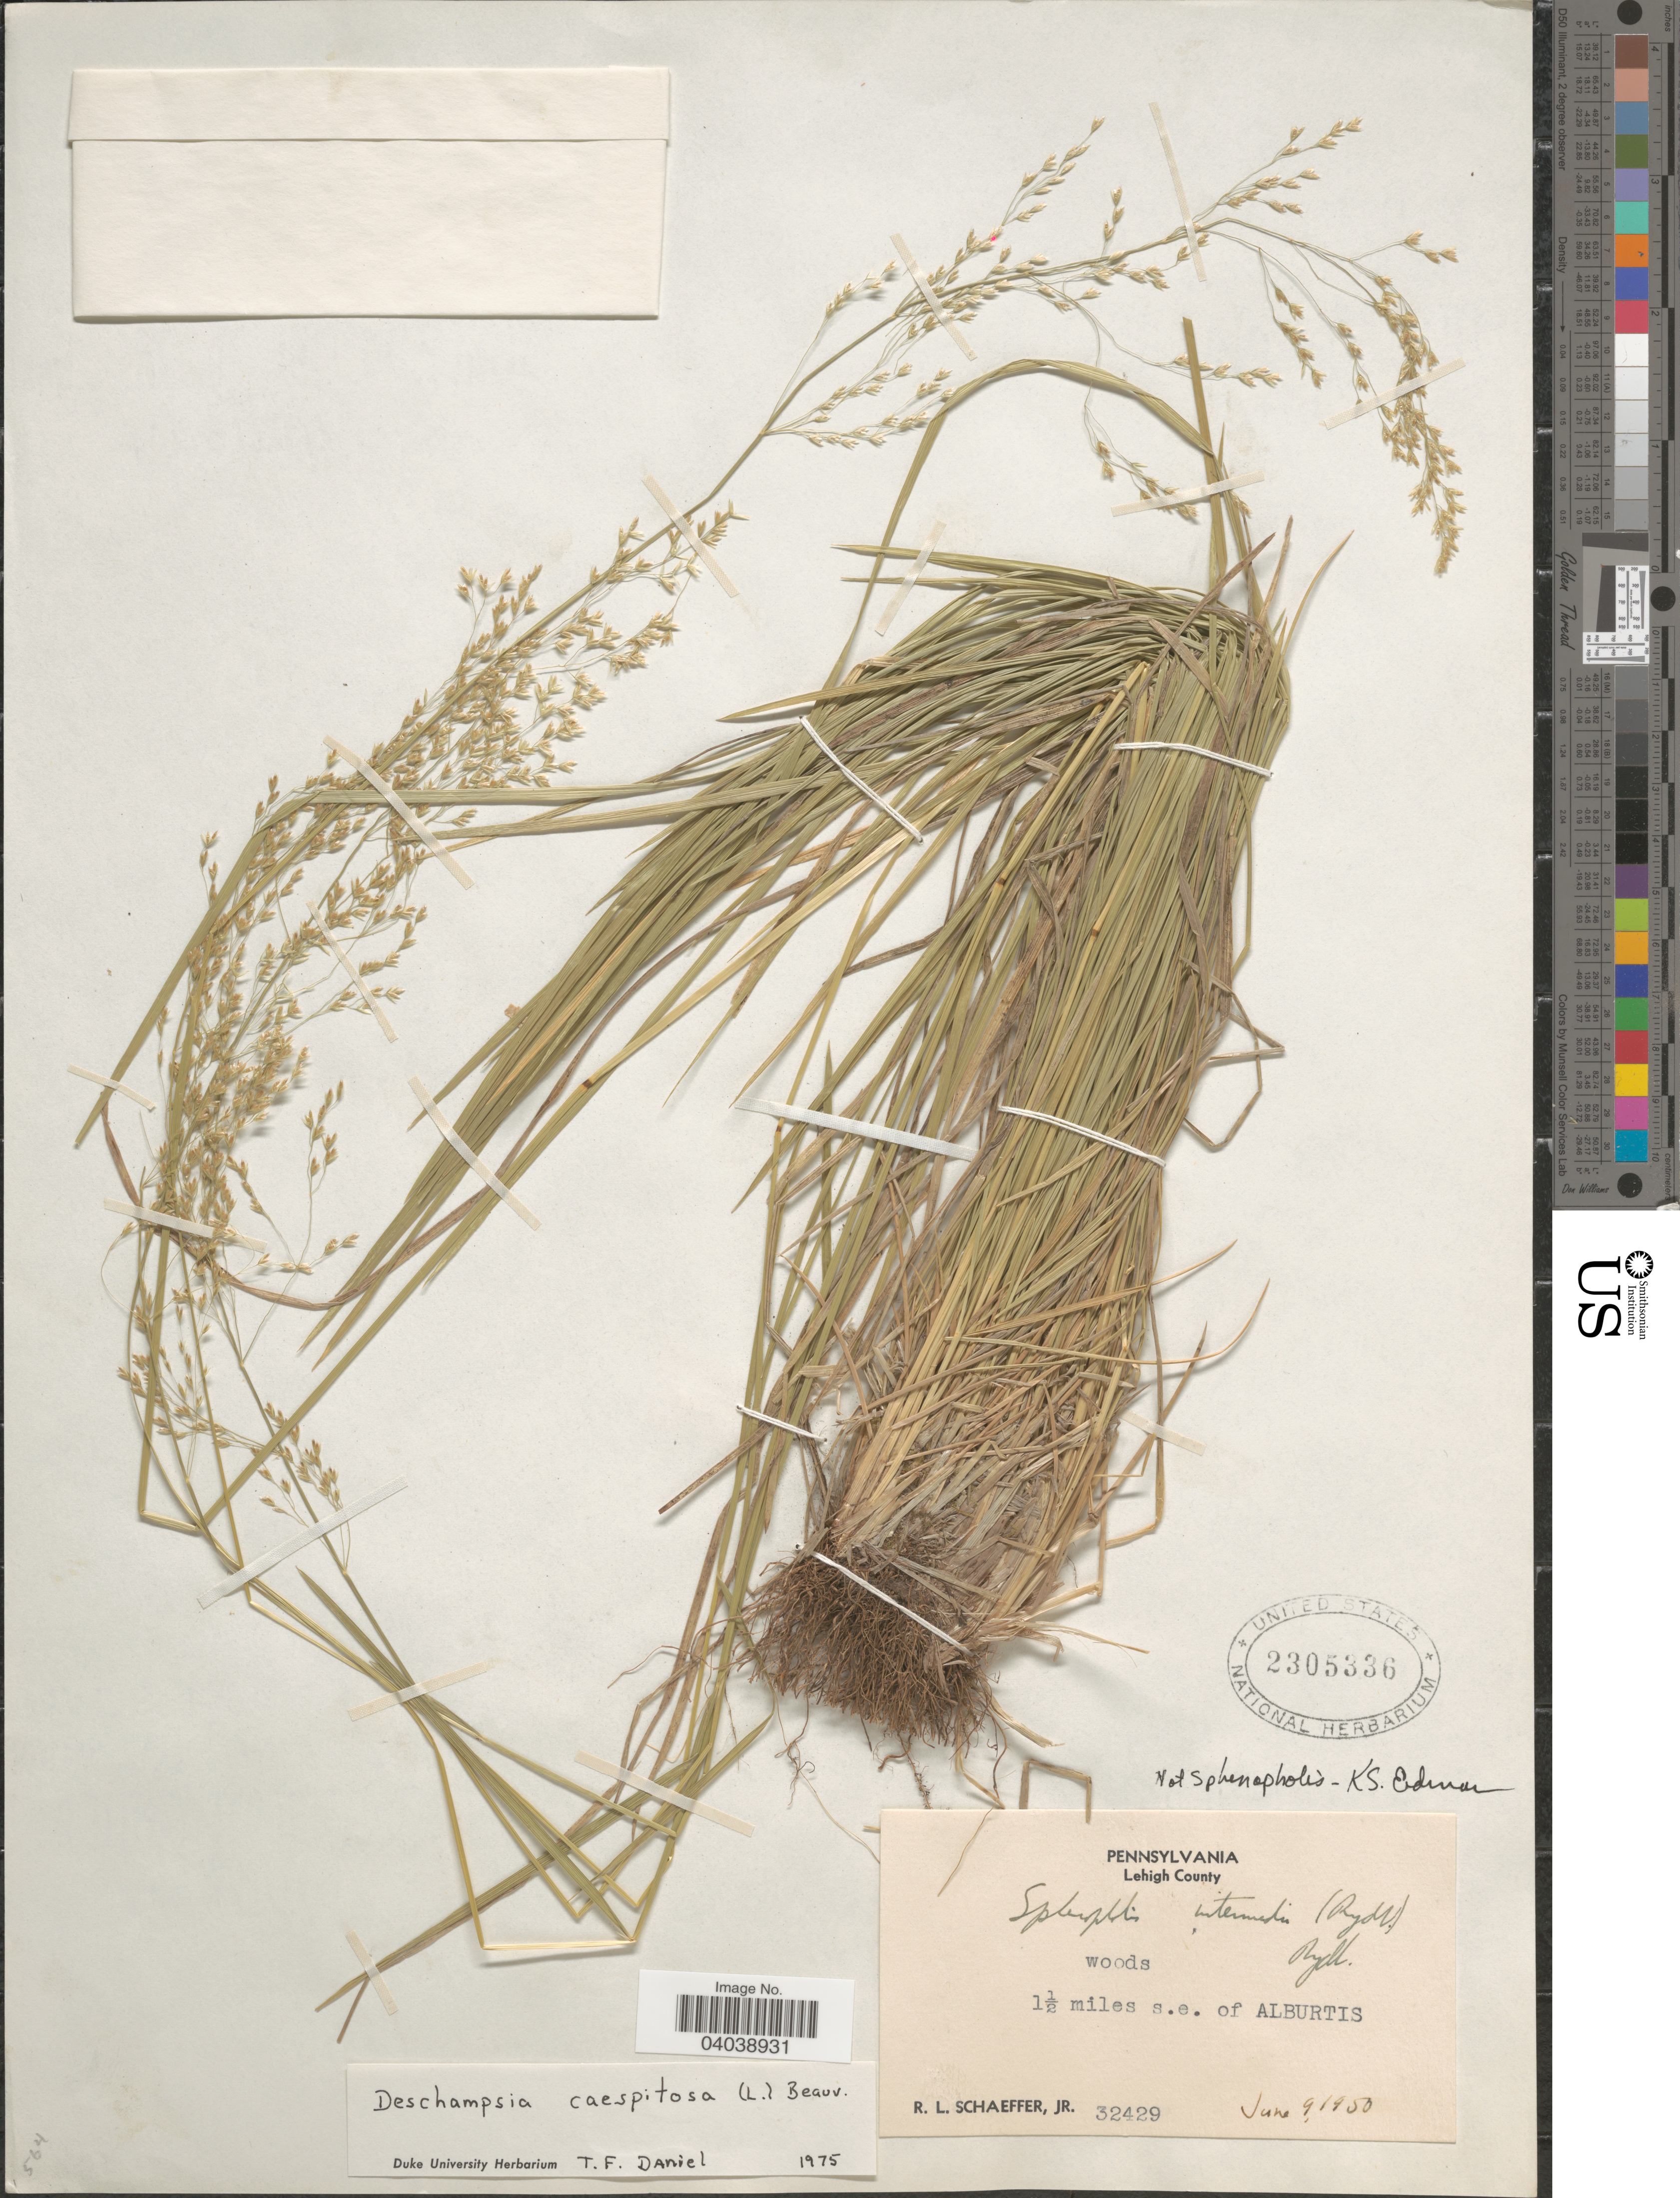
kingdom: Plantae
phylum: Tracheophyta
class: Liliopsida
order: Poales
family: Poaceae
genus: Deschampsia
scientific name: Deschampsia cespitosa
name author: (L.) P. Beauv.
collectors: R. L. Schaeffer Jr.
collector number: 32429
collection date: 1950-06-09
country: United States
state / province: Pennsylvania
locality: Lehigh County. 1½ miles s.e. of Alburtis.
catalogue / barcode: US 2305336